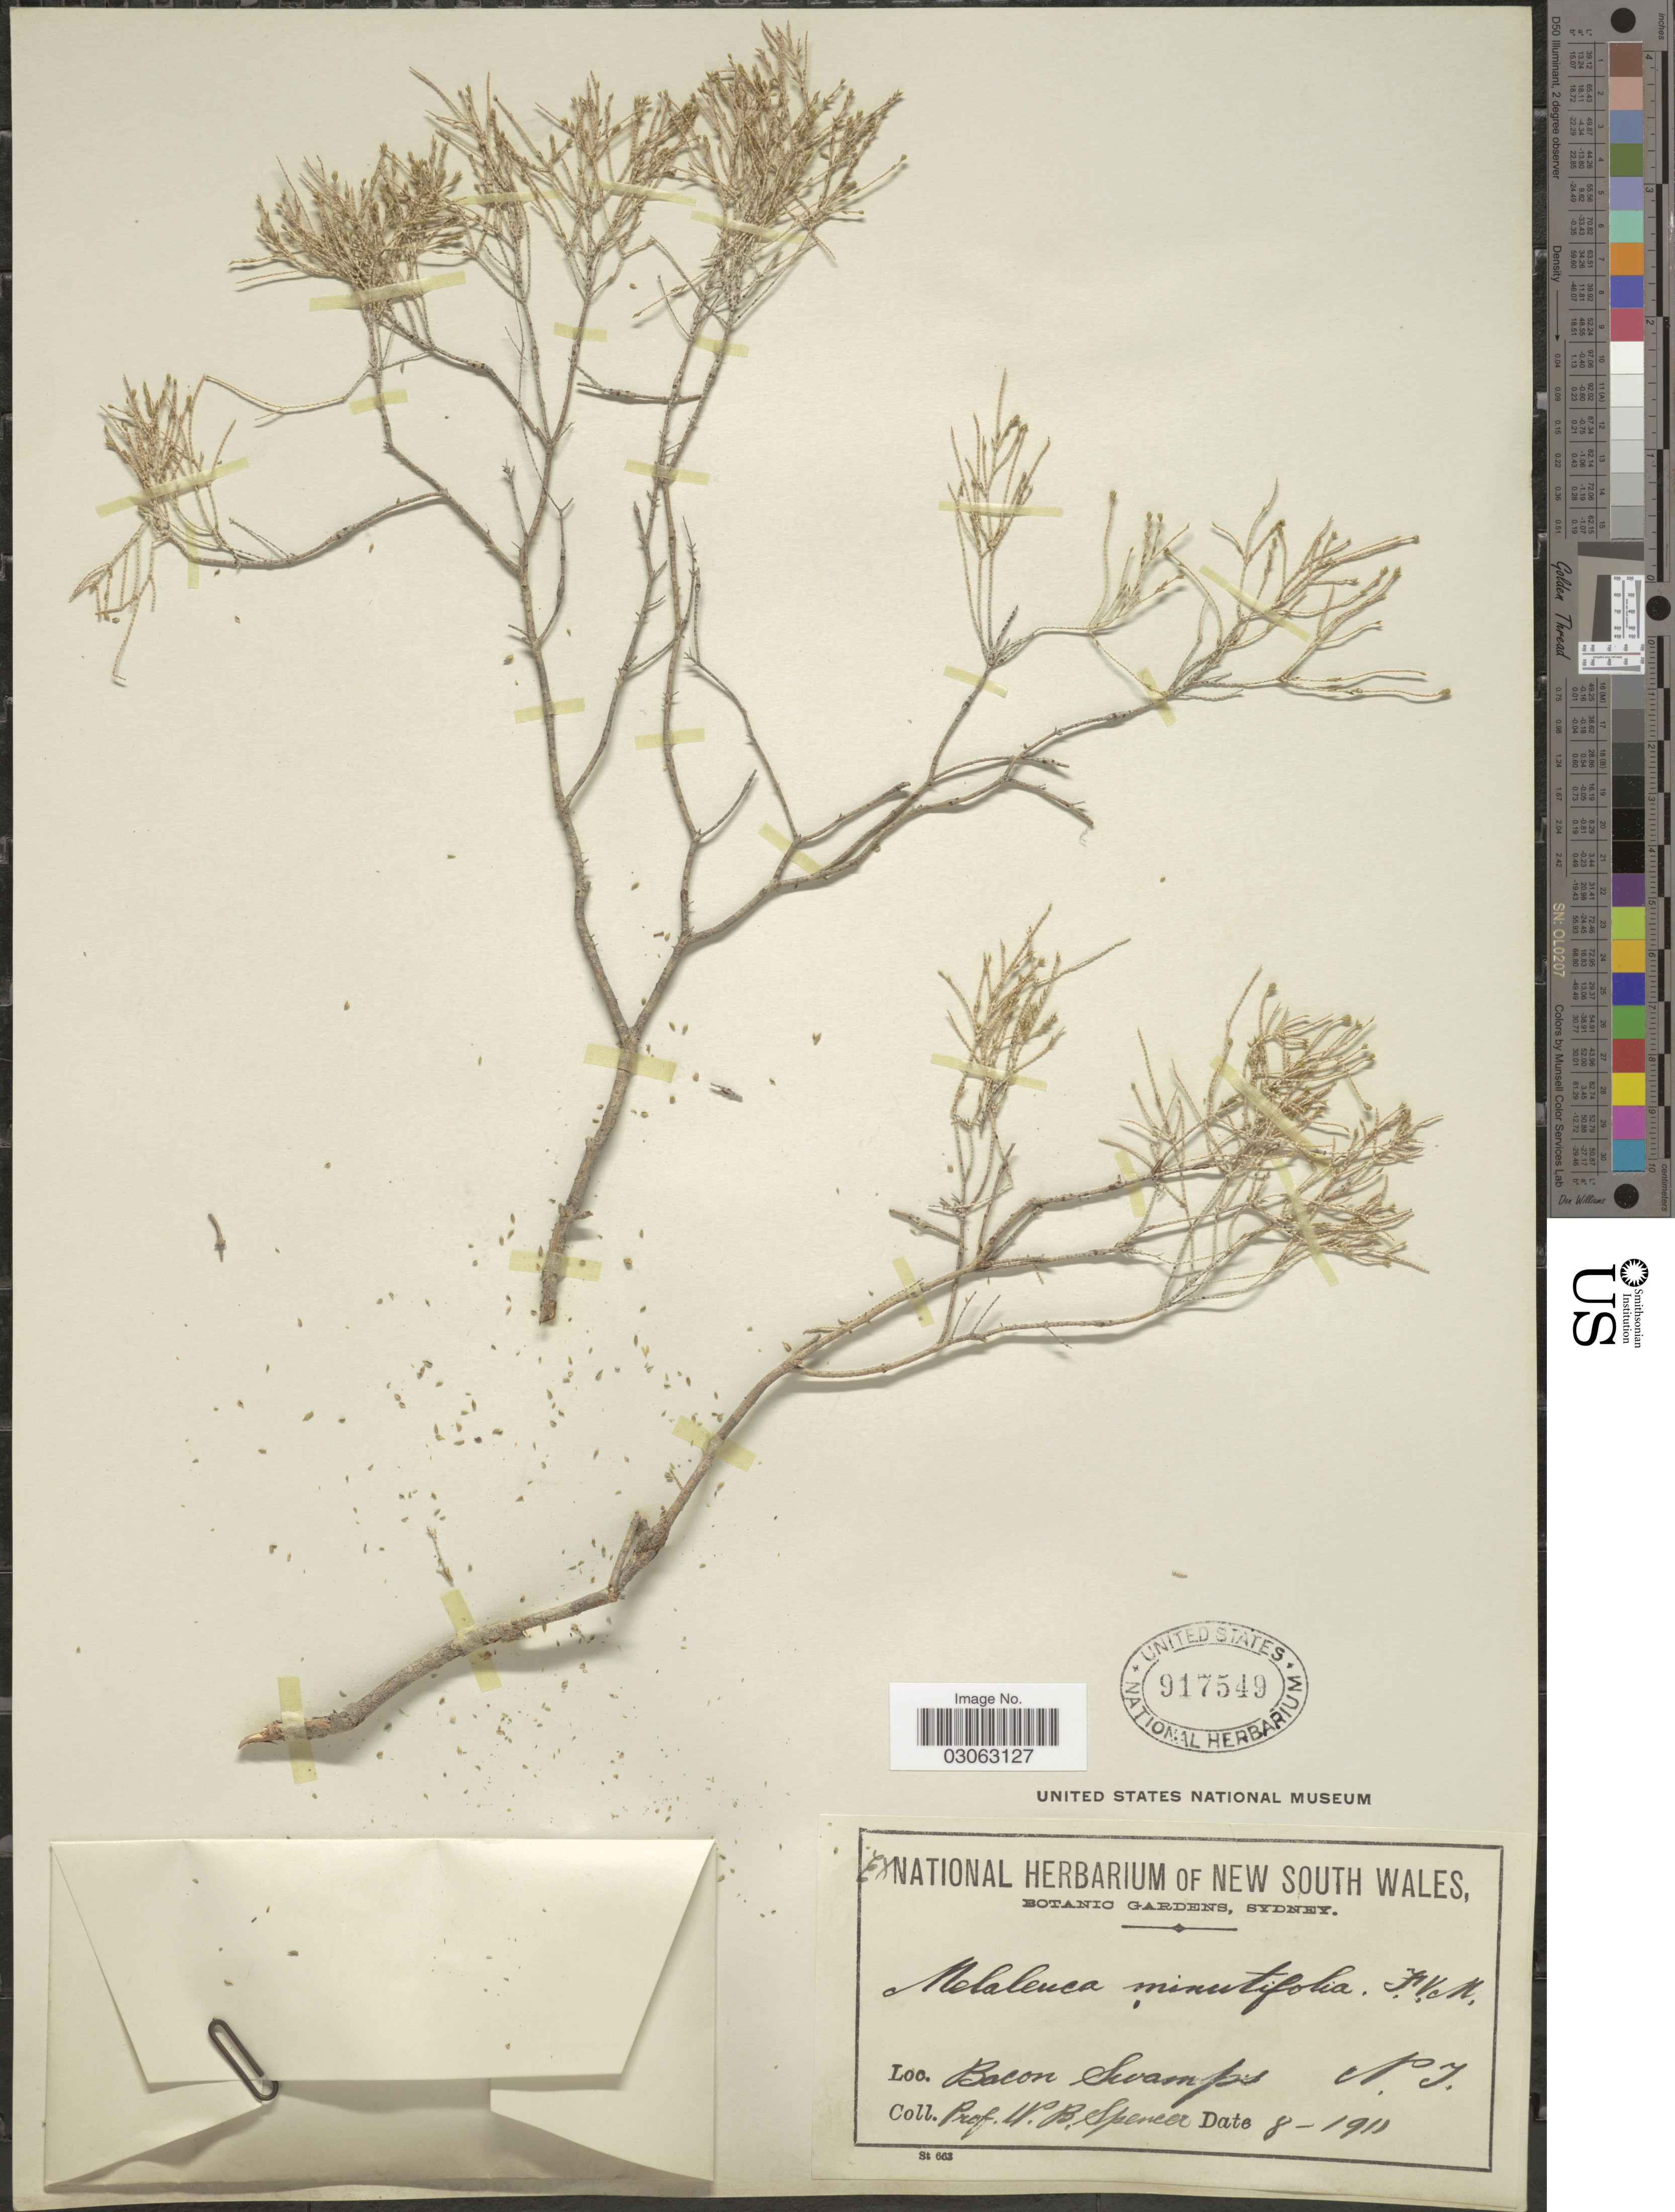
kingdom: Plantae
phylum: Tracheophyta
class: Magnoliopsida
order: Myrtales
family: Myrtaceae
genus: Melaleuca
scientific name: Melaleuca minutifolia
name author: F. Muell.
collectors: W. Spencer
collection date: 1911-08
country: Australia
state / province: Northern Territory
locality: Bacon Swamps. N. T.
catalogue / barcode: US 917549